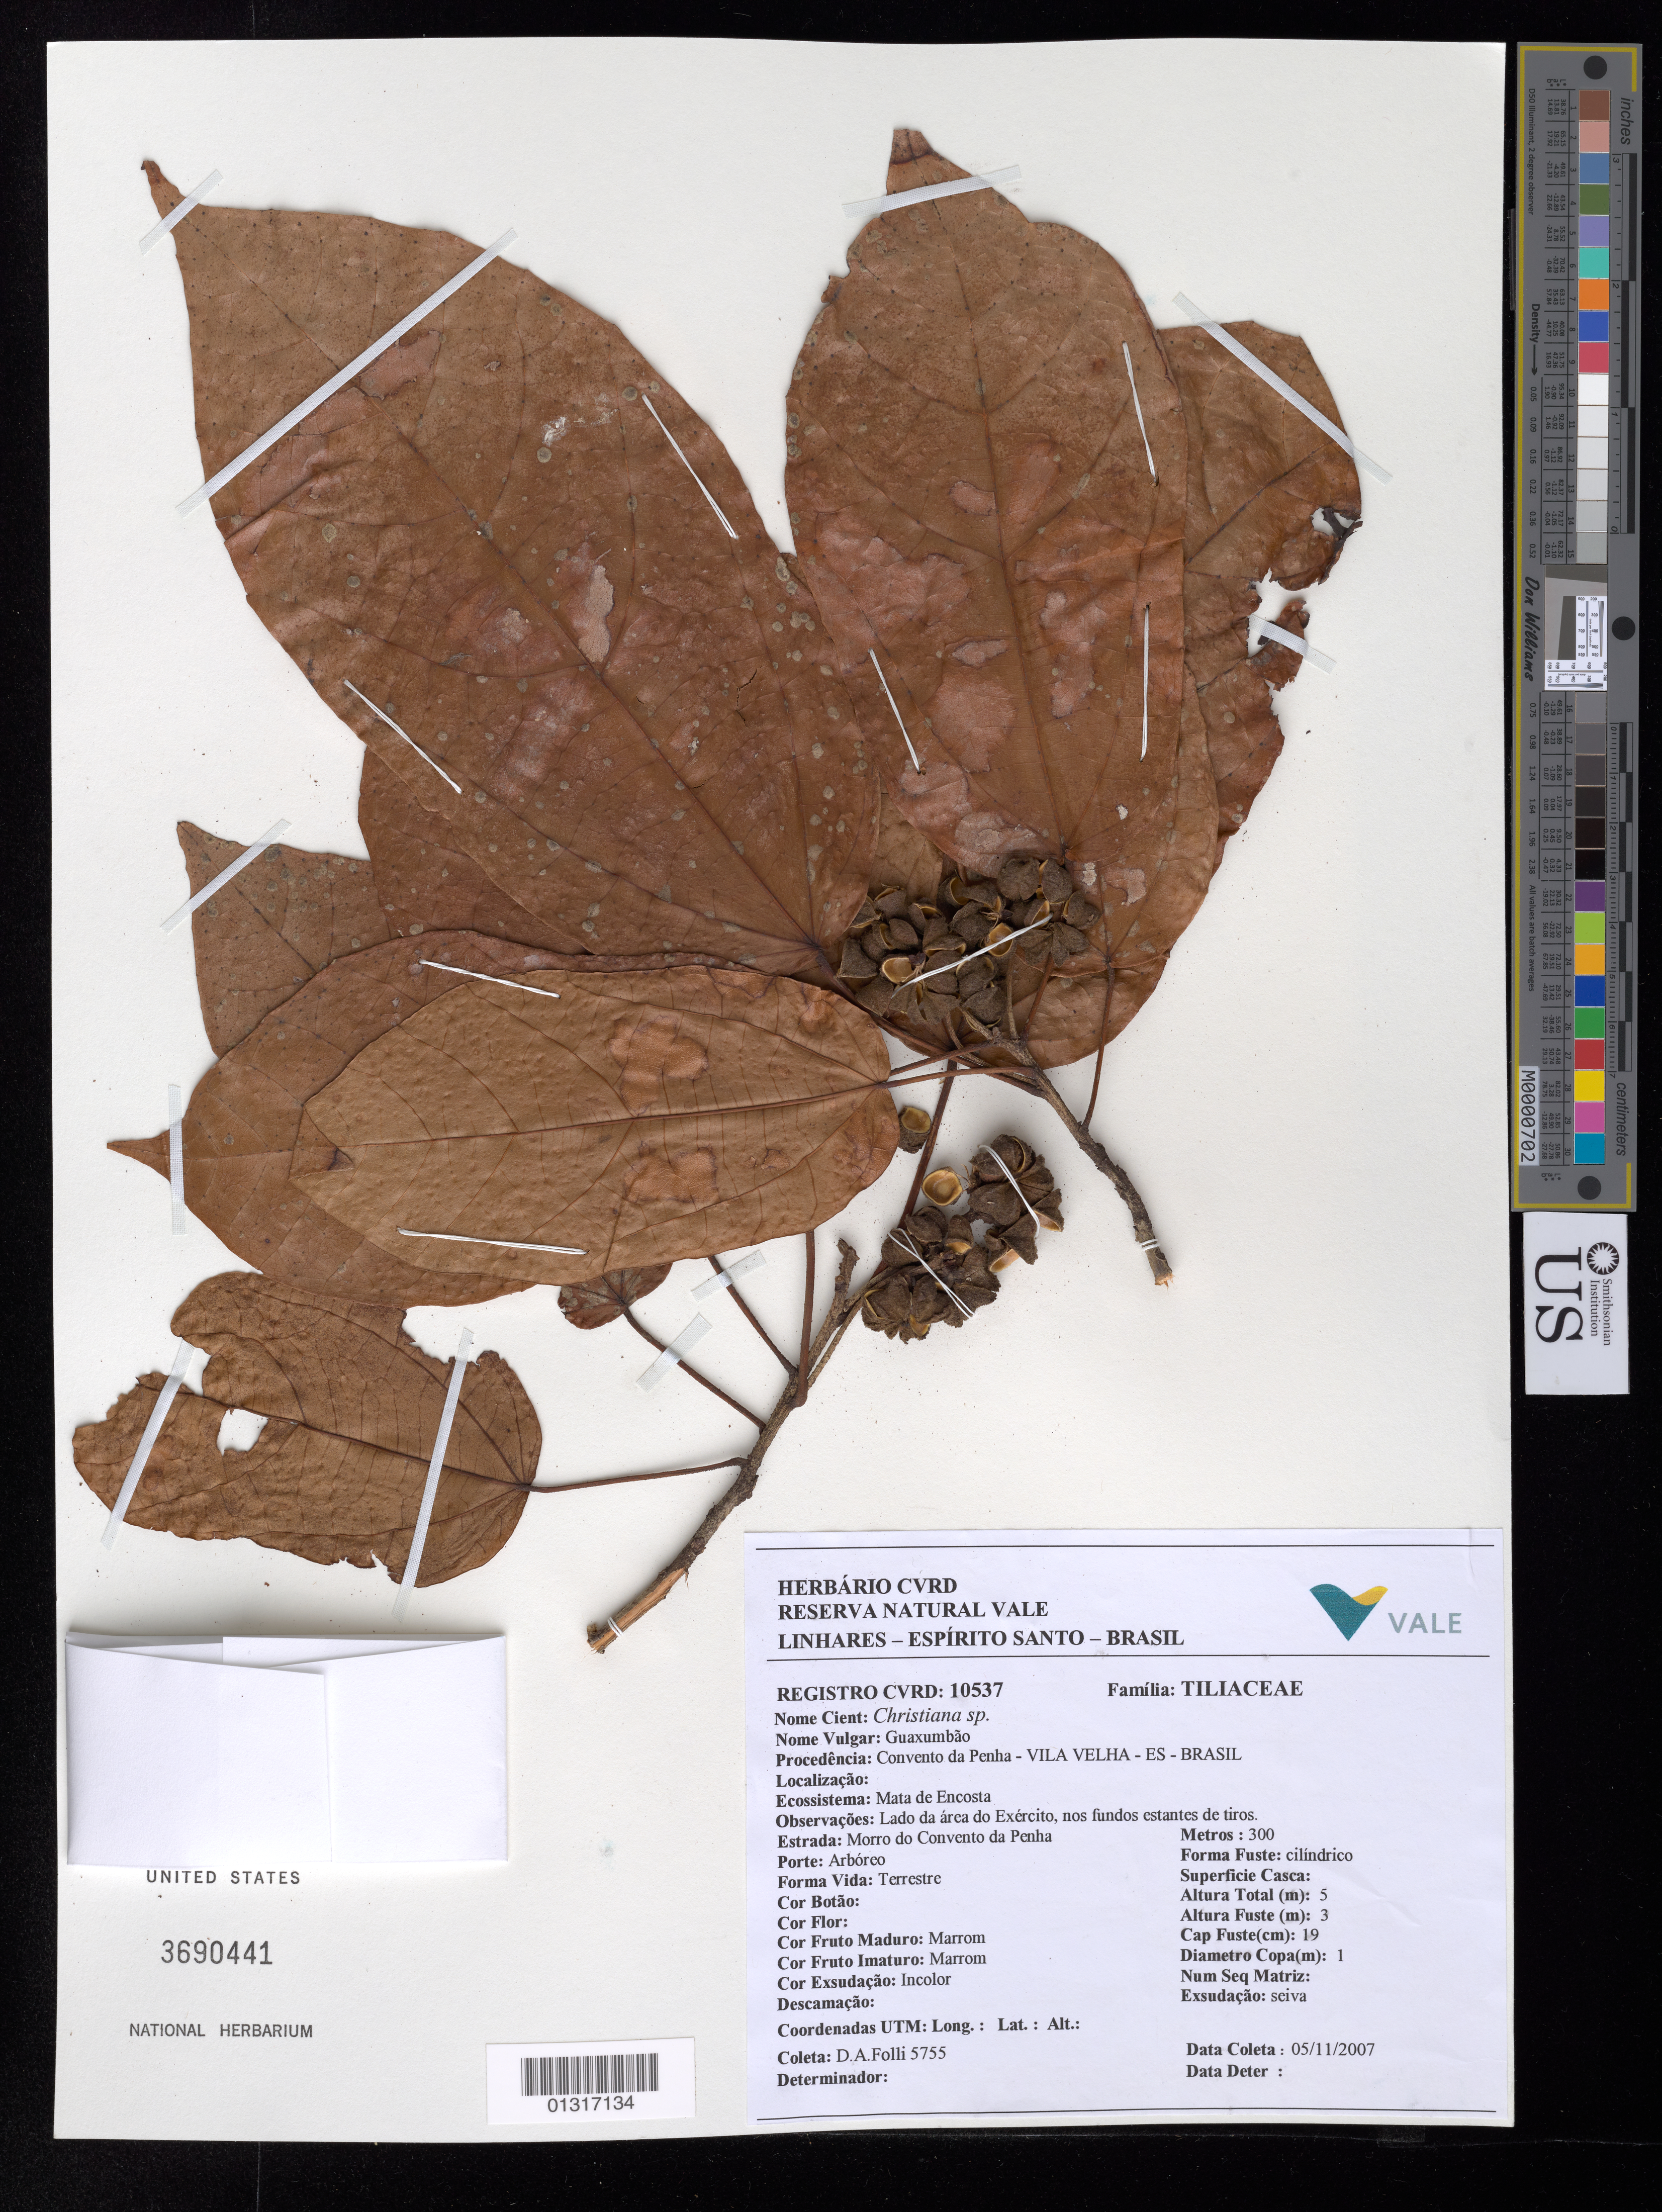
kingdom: Plantae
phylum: Tracheophyta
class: Magnoliopsida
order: Malvales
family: Malvaceae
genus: Christiana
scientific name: Christiana restingae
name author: Coutinho et al.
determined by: Dorr, Laurence J., Curator (BOT), Smithsonian Institution - National Museum of Natural History (UNITED STATES)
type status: Paratype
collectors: D. Folli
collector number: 5755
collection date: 2007-11-05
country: Brazil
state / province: Espírito Santo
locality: Convento da Penha - Vila Velha, Estrada Morro do Convento da Penha.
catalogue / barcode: US 3690441